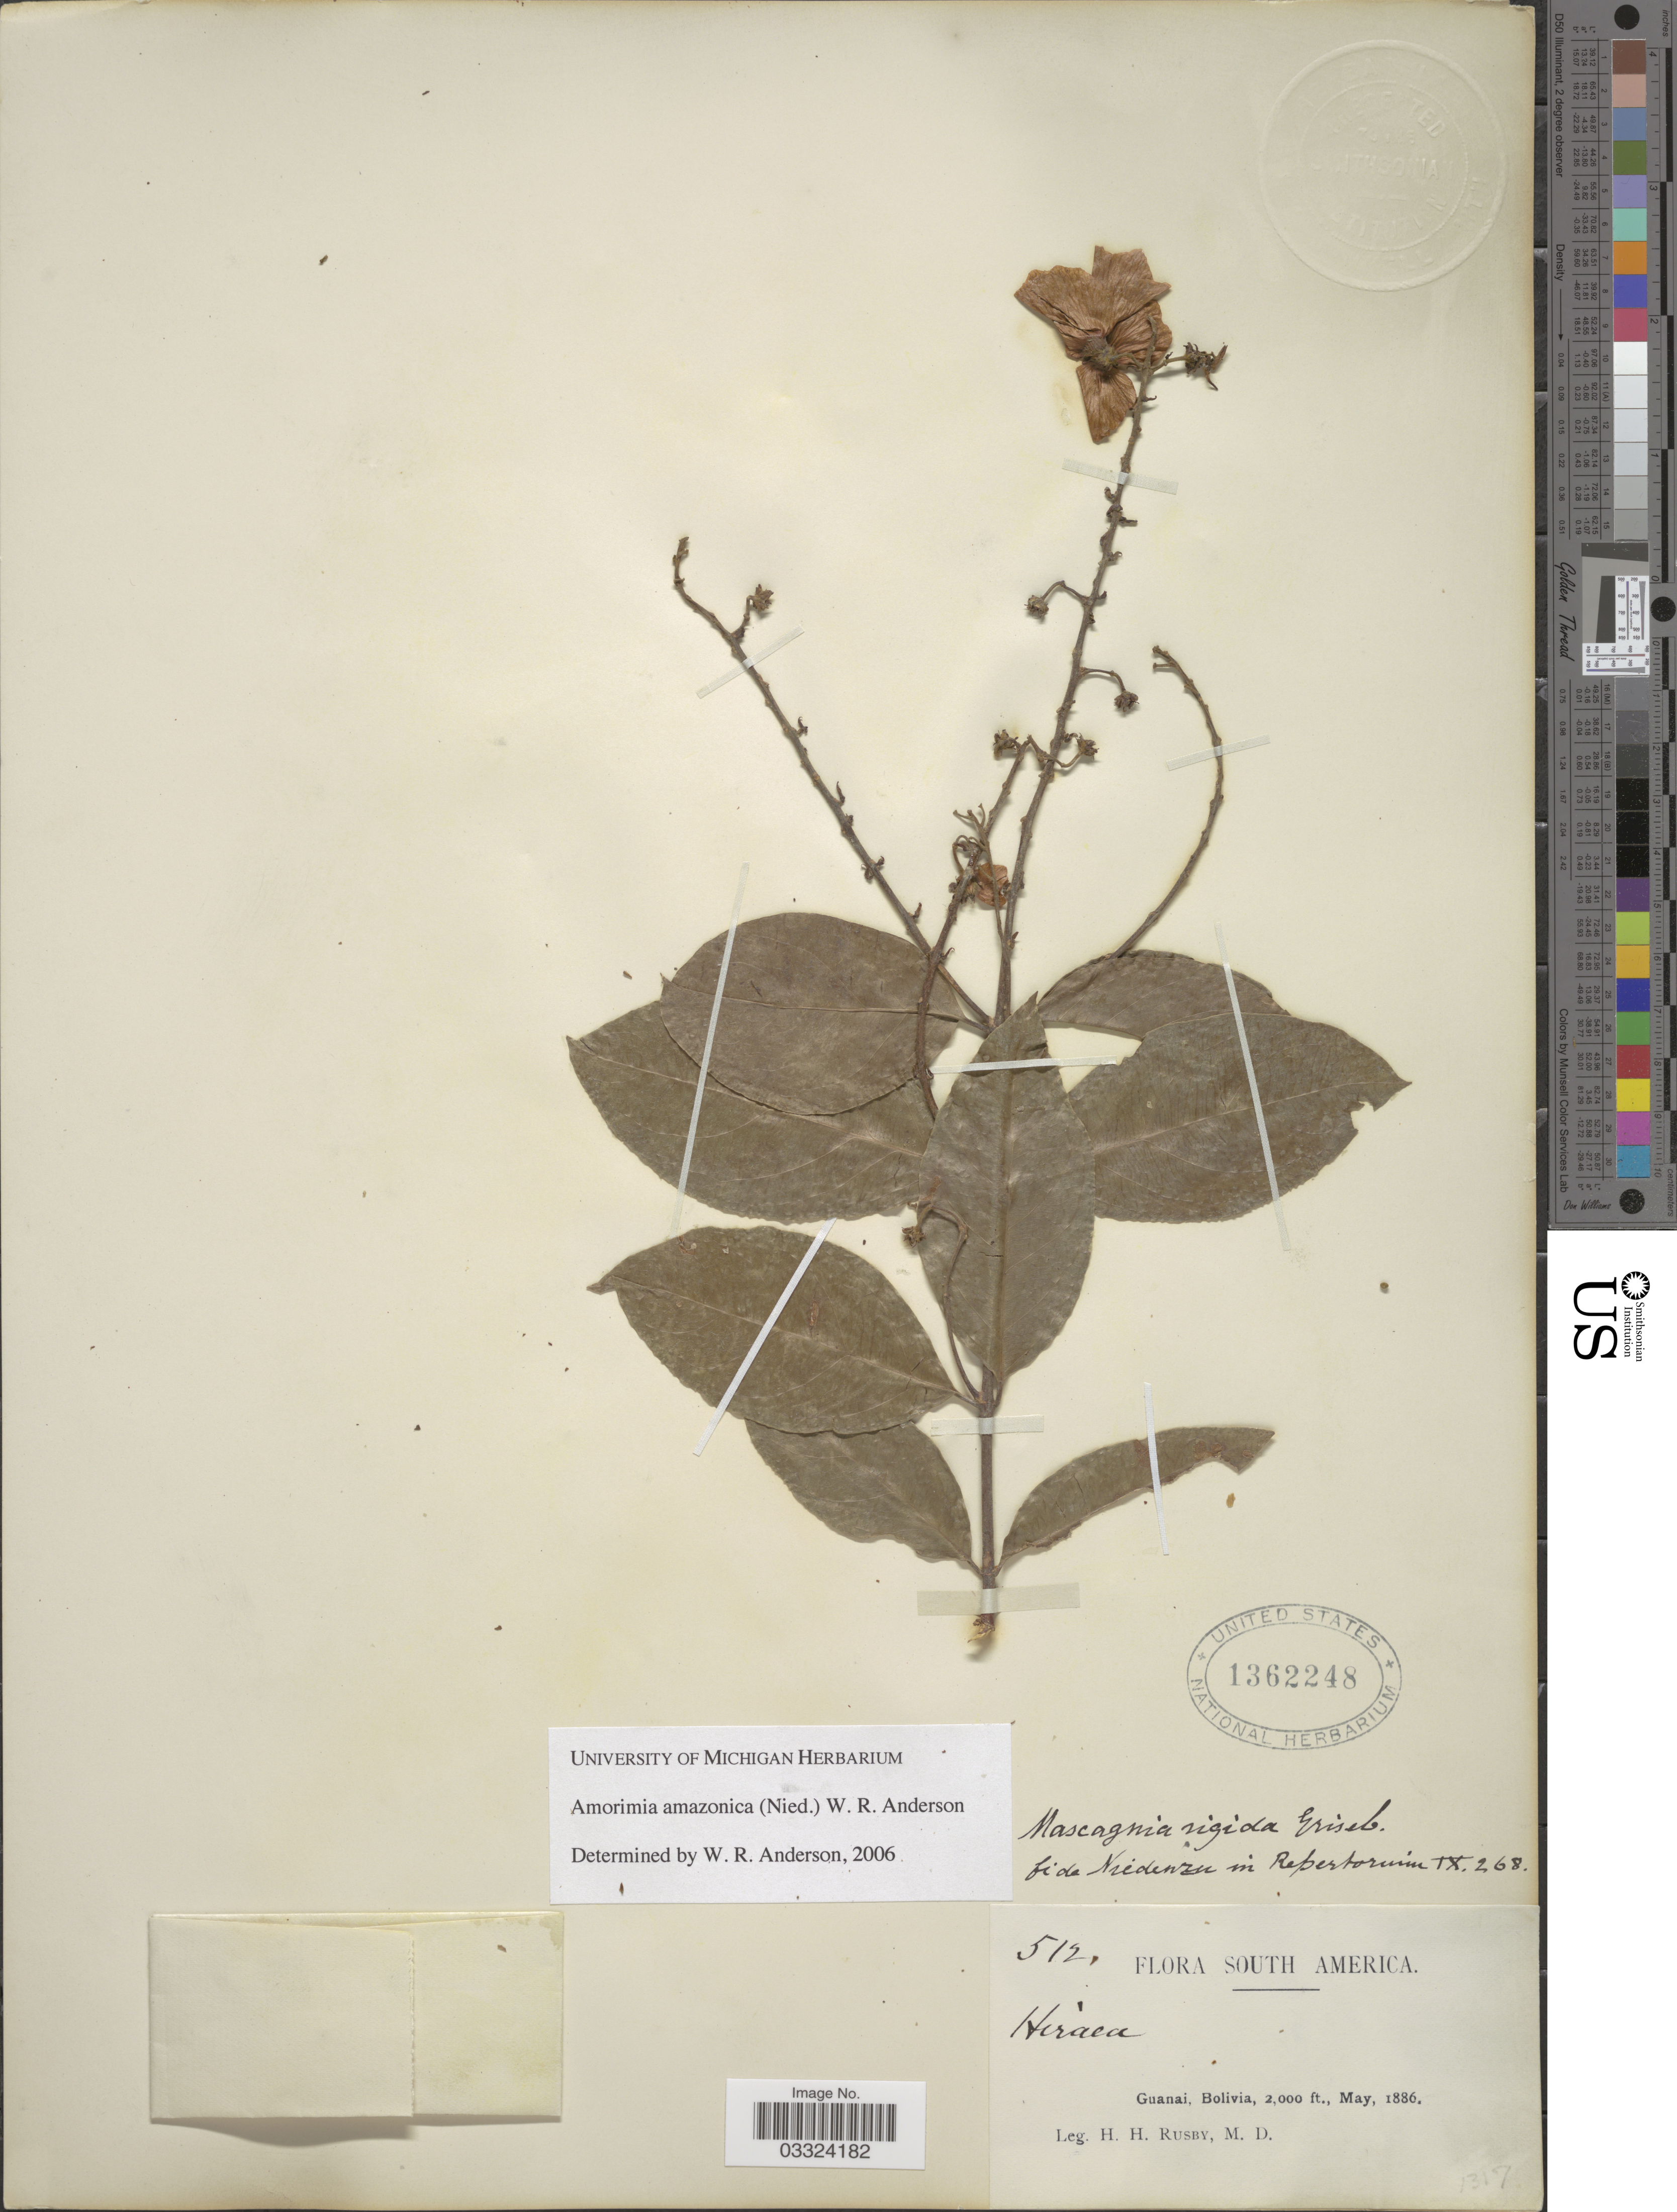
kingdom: Plantae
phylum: Tracheophyta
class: Magnoliopsida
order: Malpighiales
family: Malpighiaceae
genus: Amorimia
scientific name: Amorimia amazonica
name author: (Nied.) W.R. Anderson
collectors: H. H. Rusby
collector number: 512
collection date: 1886-05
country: Bolivia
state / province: La Páz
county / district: Larecaja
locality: Guanay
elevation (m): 610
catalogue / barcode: US 1362248